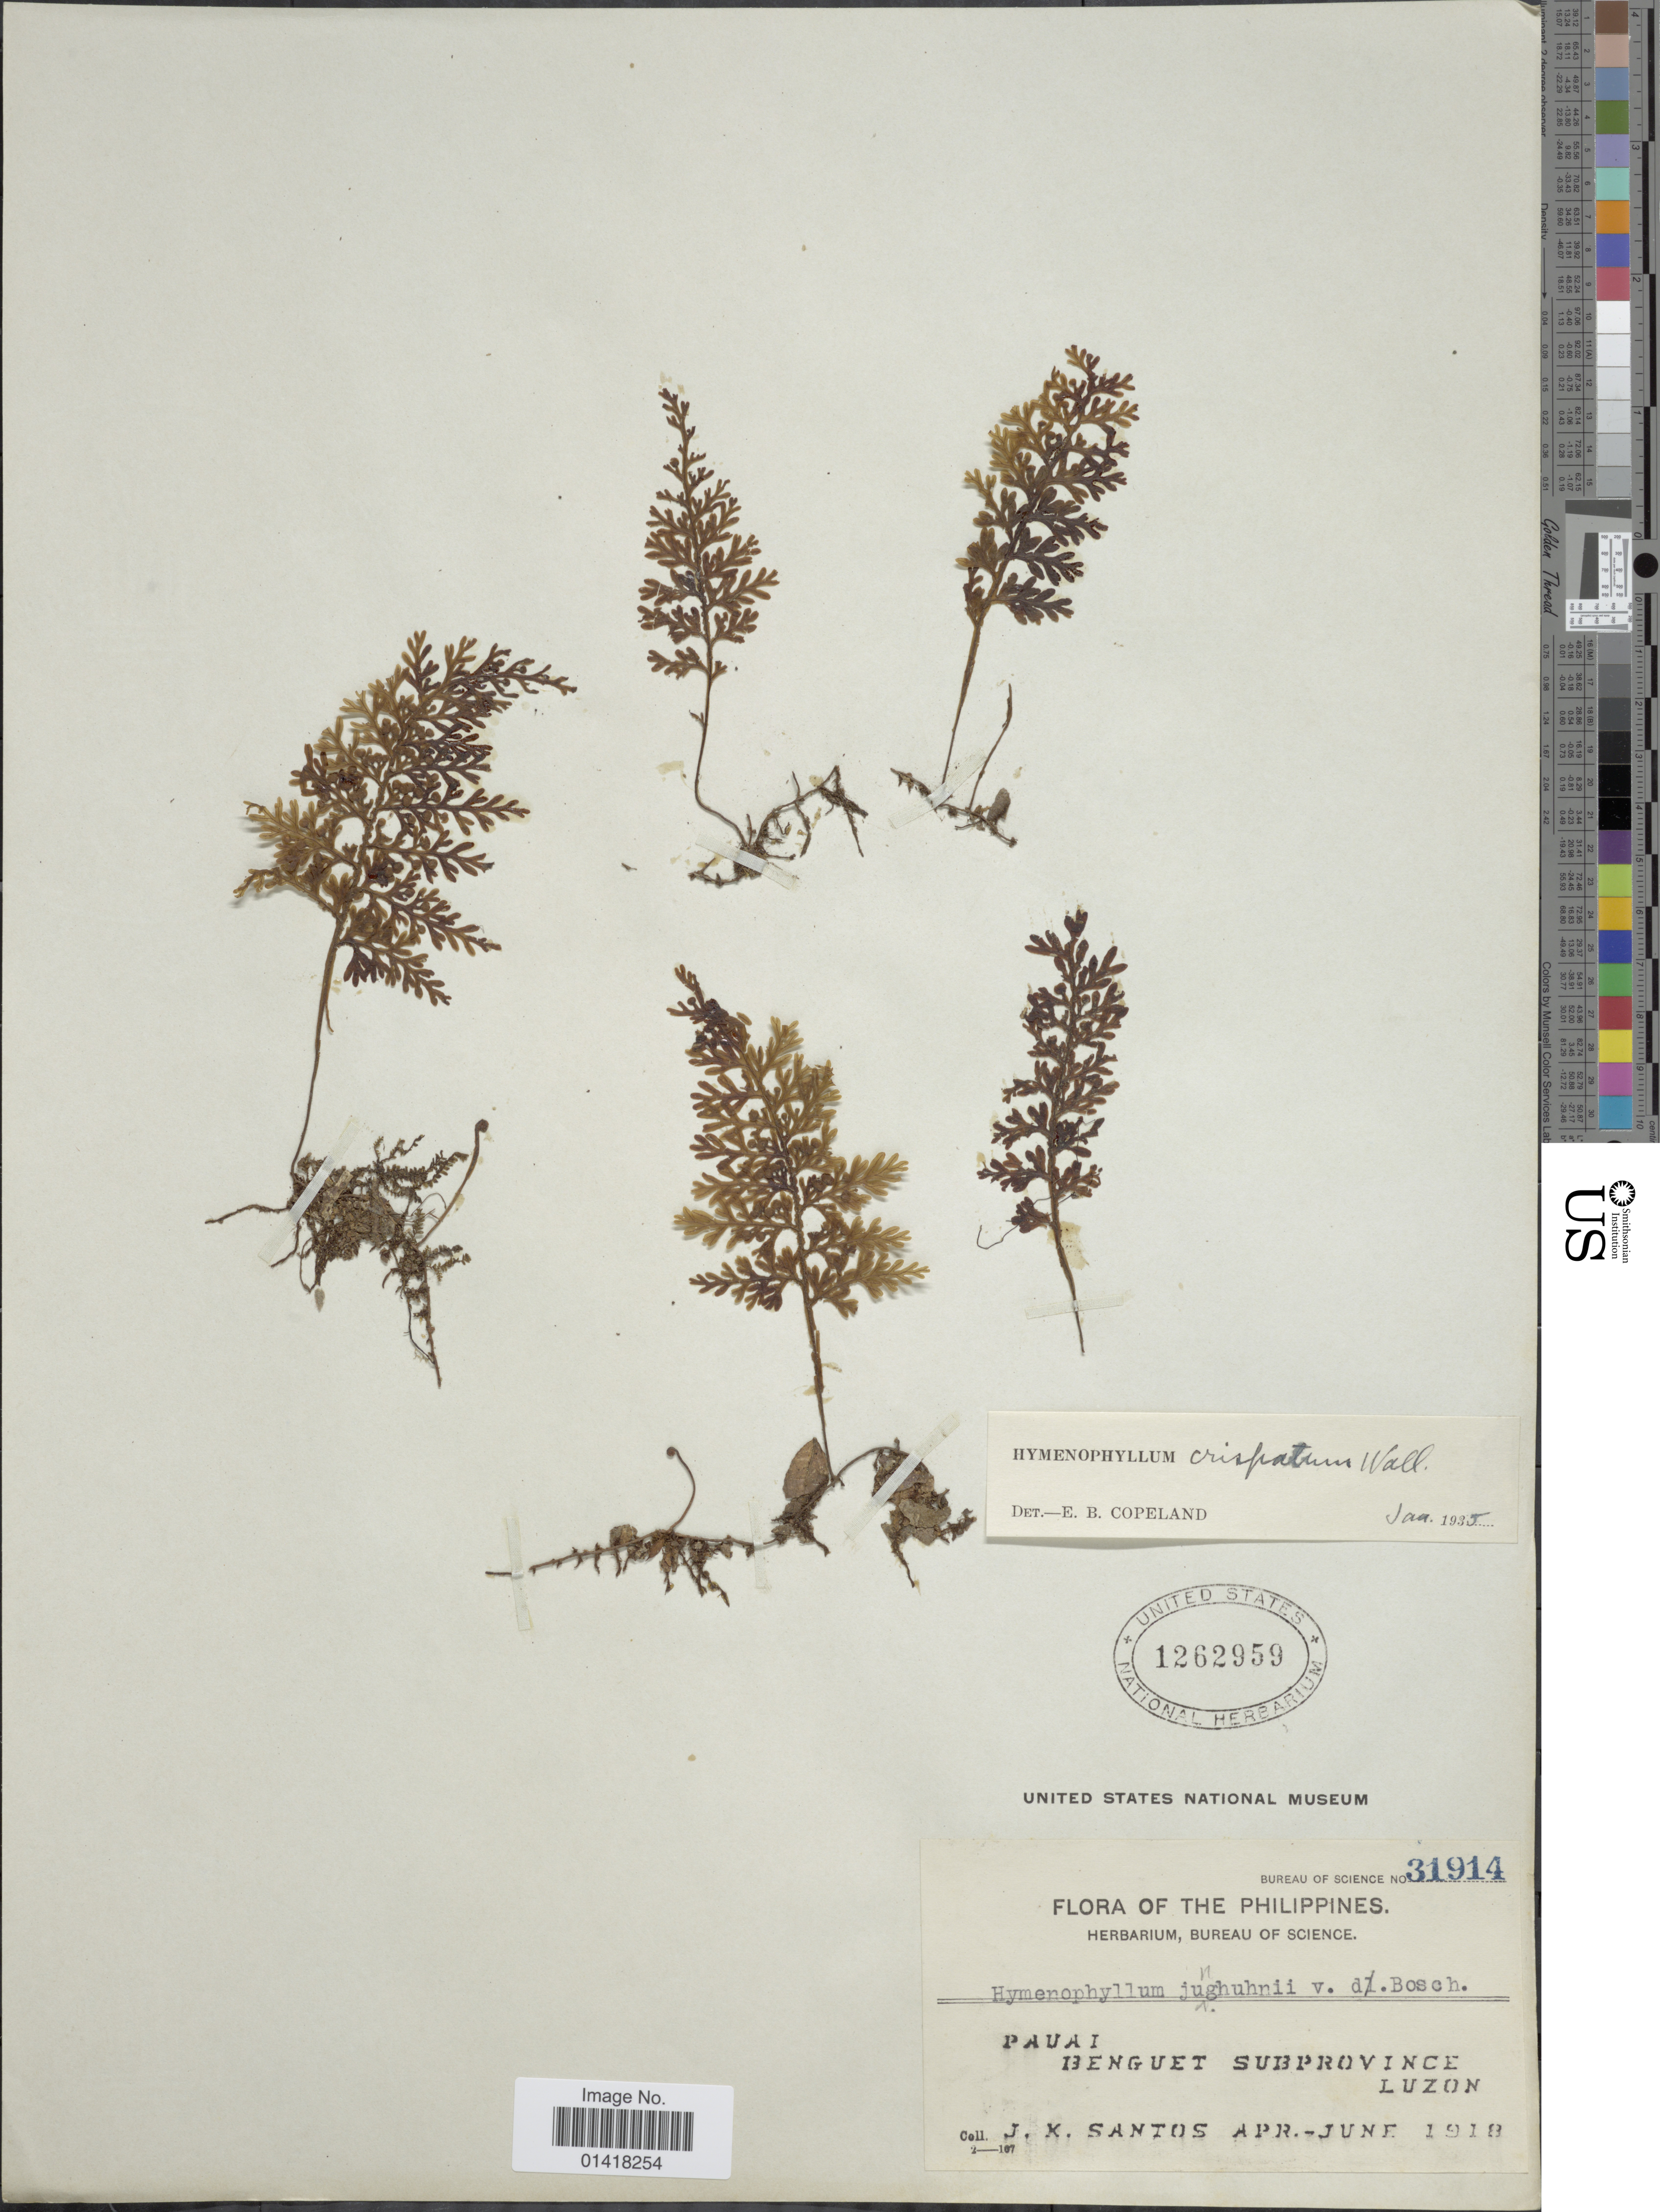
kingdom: Plantae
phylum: Tracheophyta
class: Polypodiopsida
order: Hymenophyllales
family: Hymenophyllaceae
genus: Hymenophyllum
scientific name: Hymenophyllum crispatum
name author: Wall. ex Hook. & Grev.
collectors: J. K. Santos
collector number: Bureau of Science 31914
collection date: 1918-04/1918-06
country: Philippines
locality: The Philippines. Pauai, Benguet Subprovince Luzon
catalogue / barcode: US 1262959